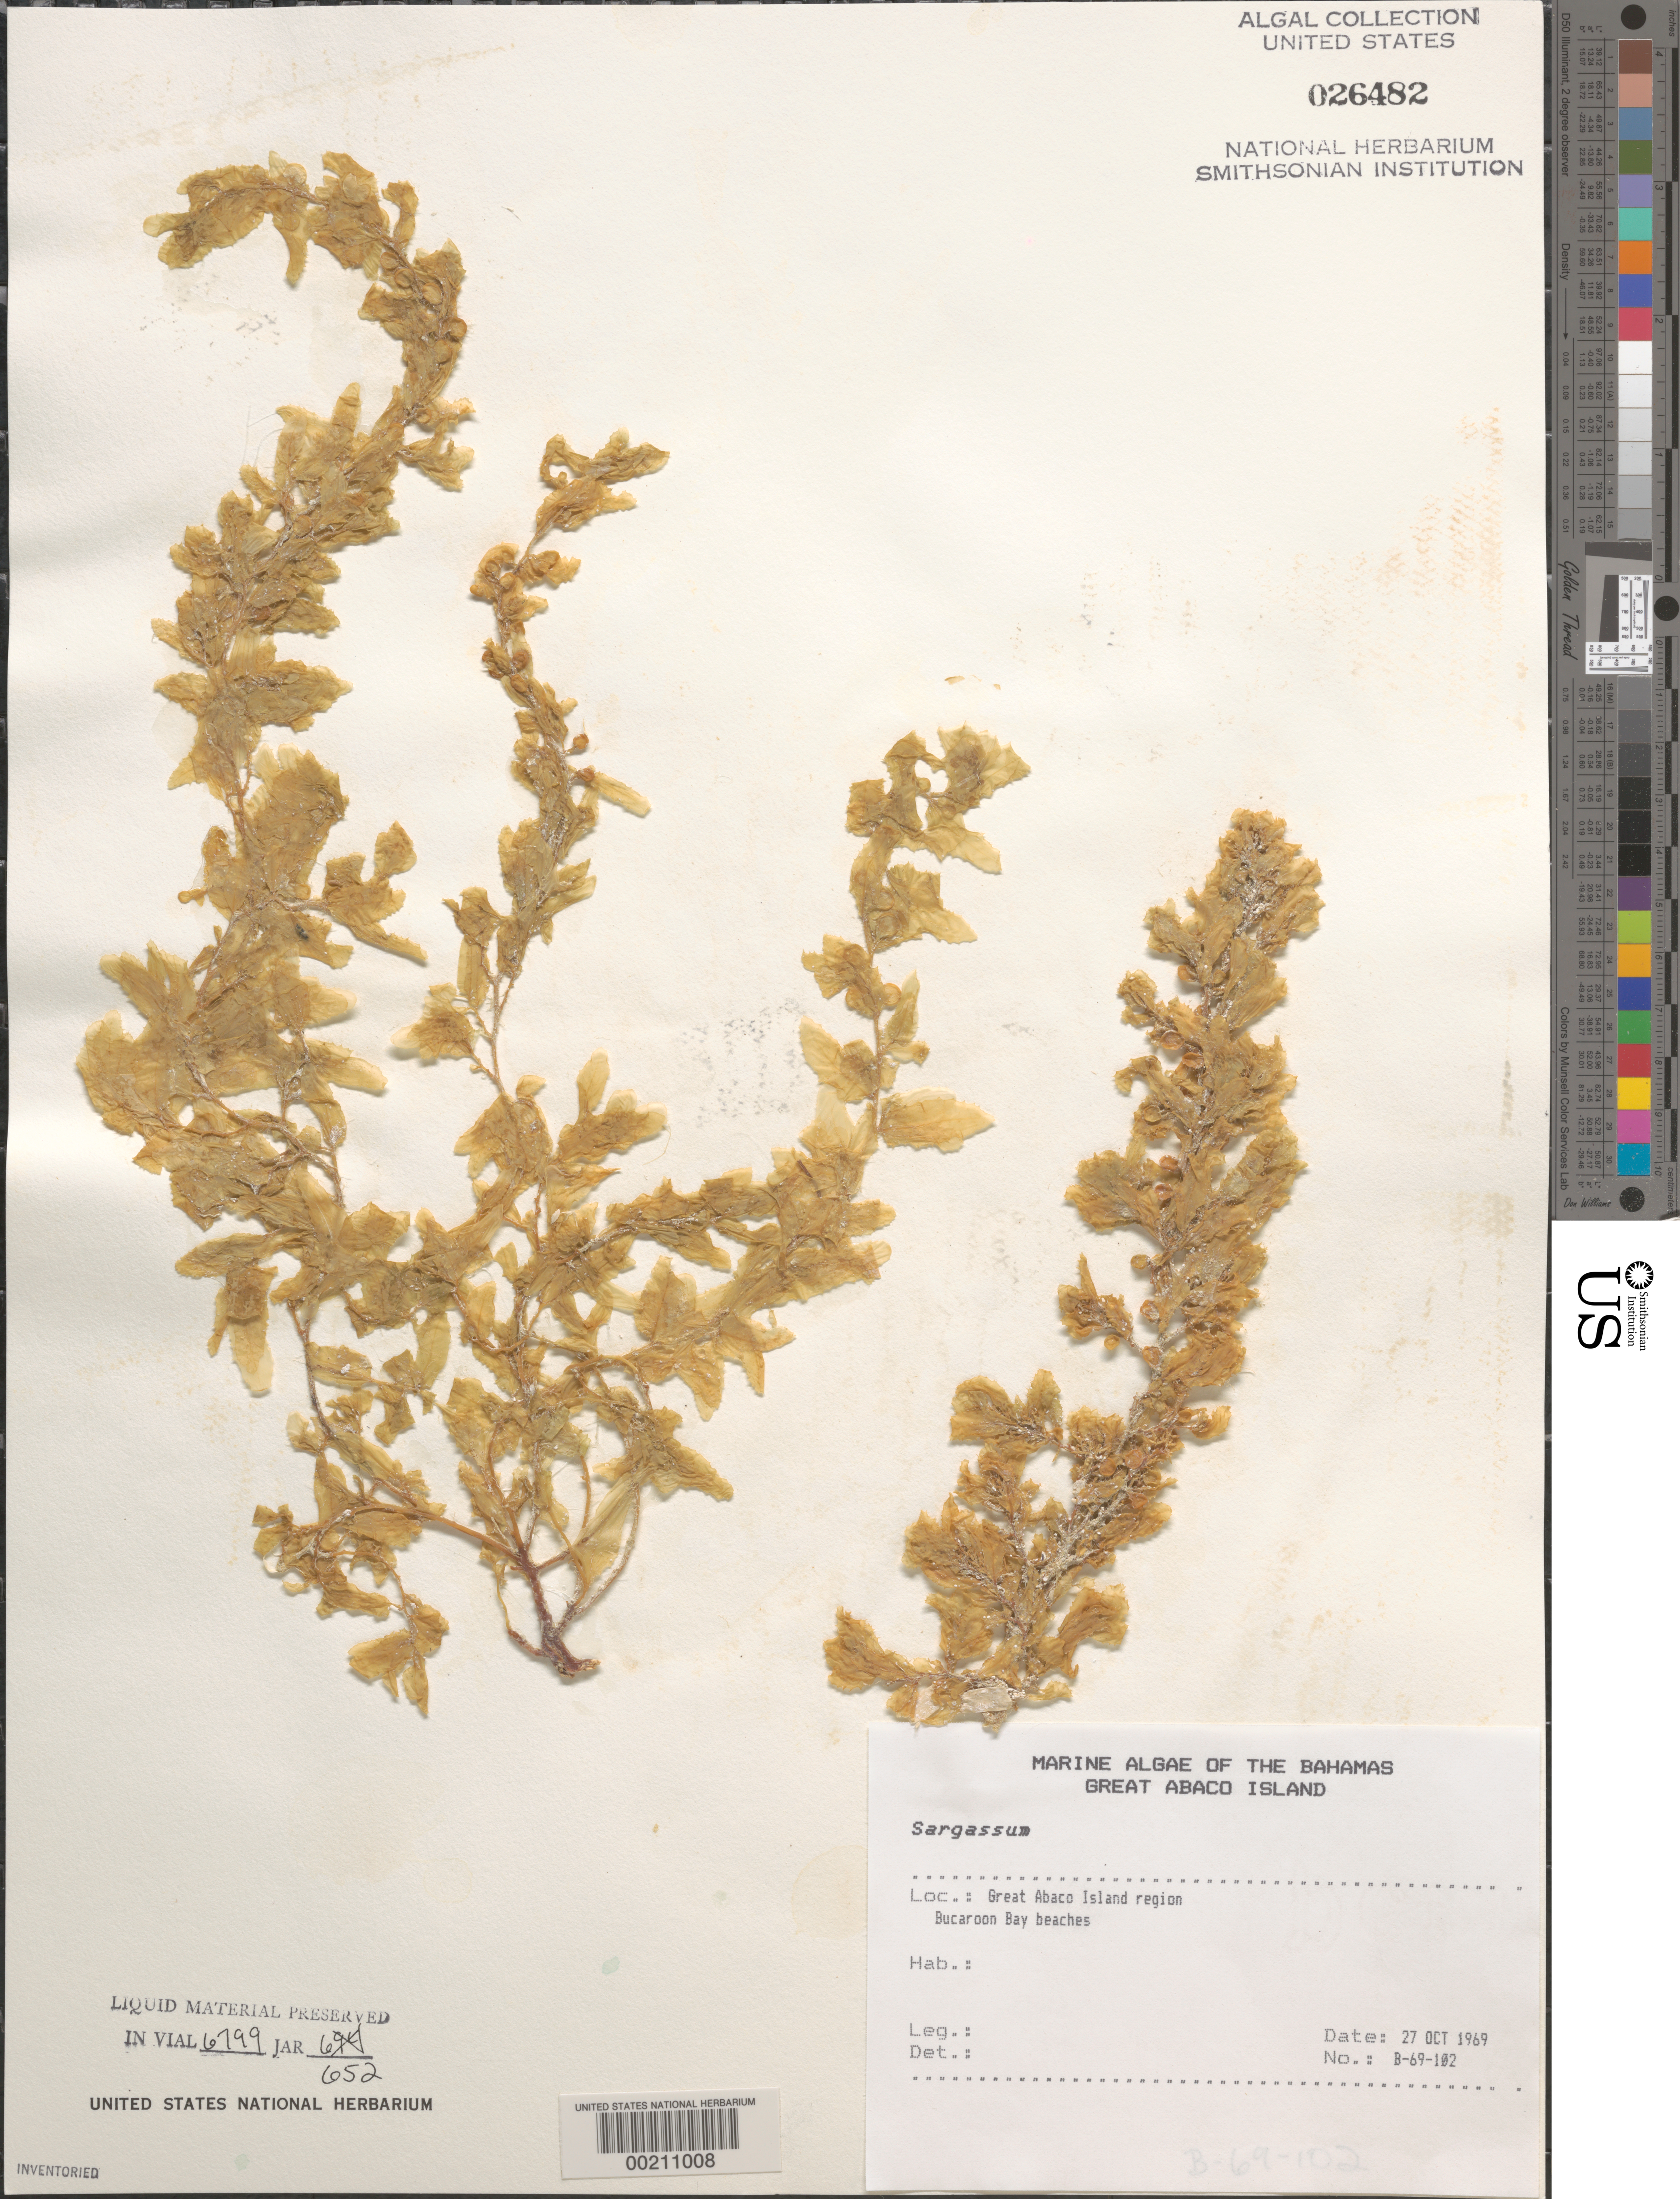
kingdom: Chromista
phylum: Ochrophyta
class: Phaeophyceae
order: Fucales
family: Sargassaceae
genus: Sargassum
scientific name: Sargassum sp.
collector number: B-69-102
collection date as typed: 27 Oct 1969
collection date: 1969-10-27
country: Bahamas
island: Great Abaco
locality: Buckaroon Bay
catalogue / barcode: US 26482